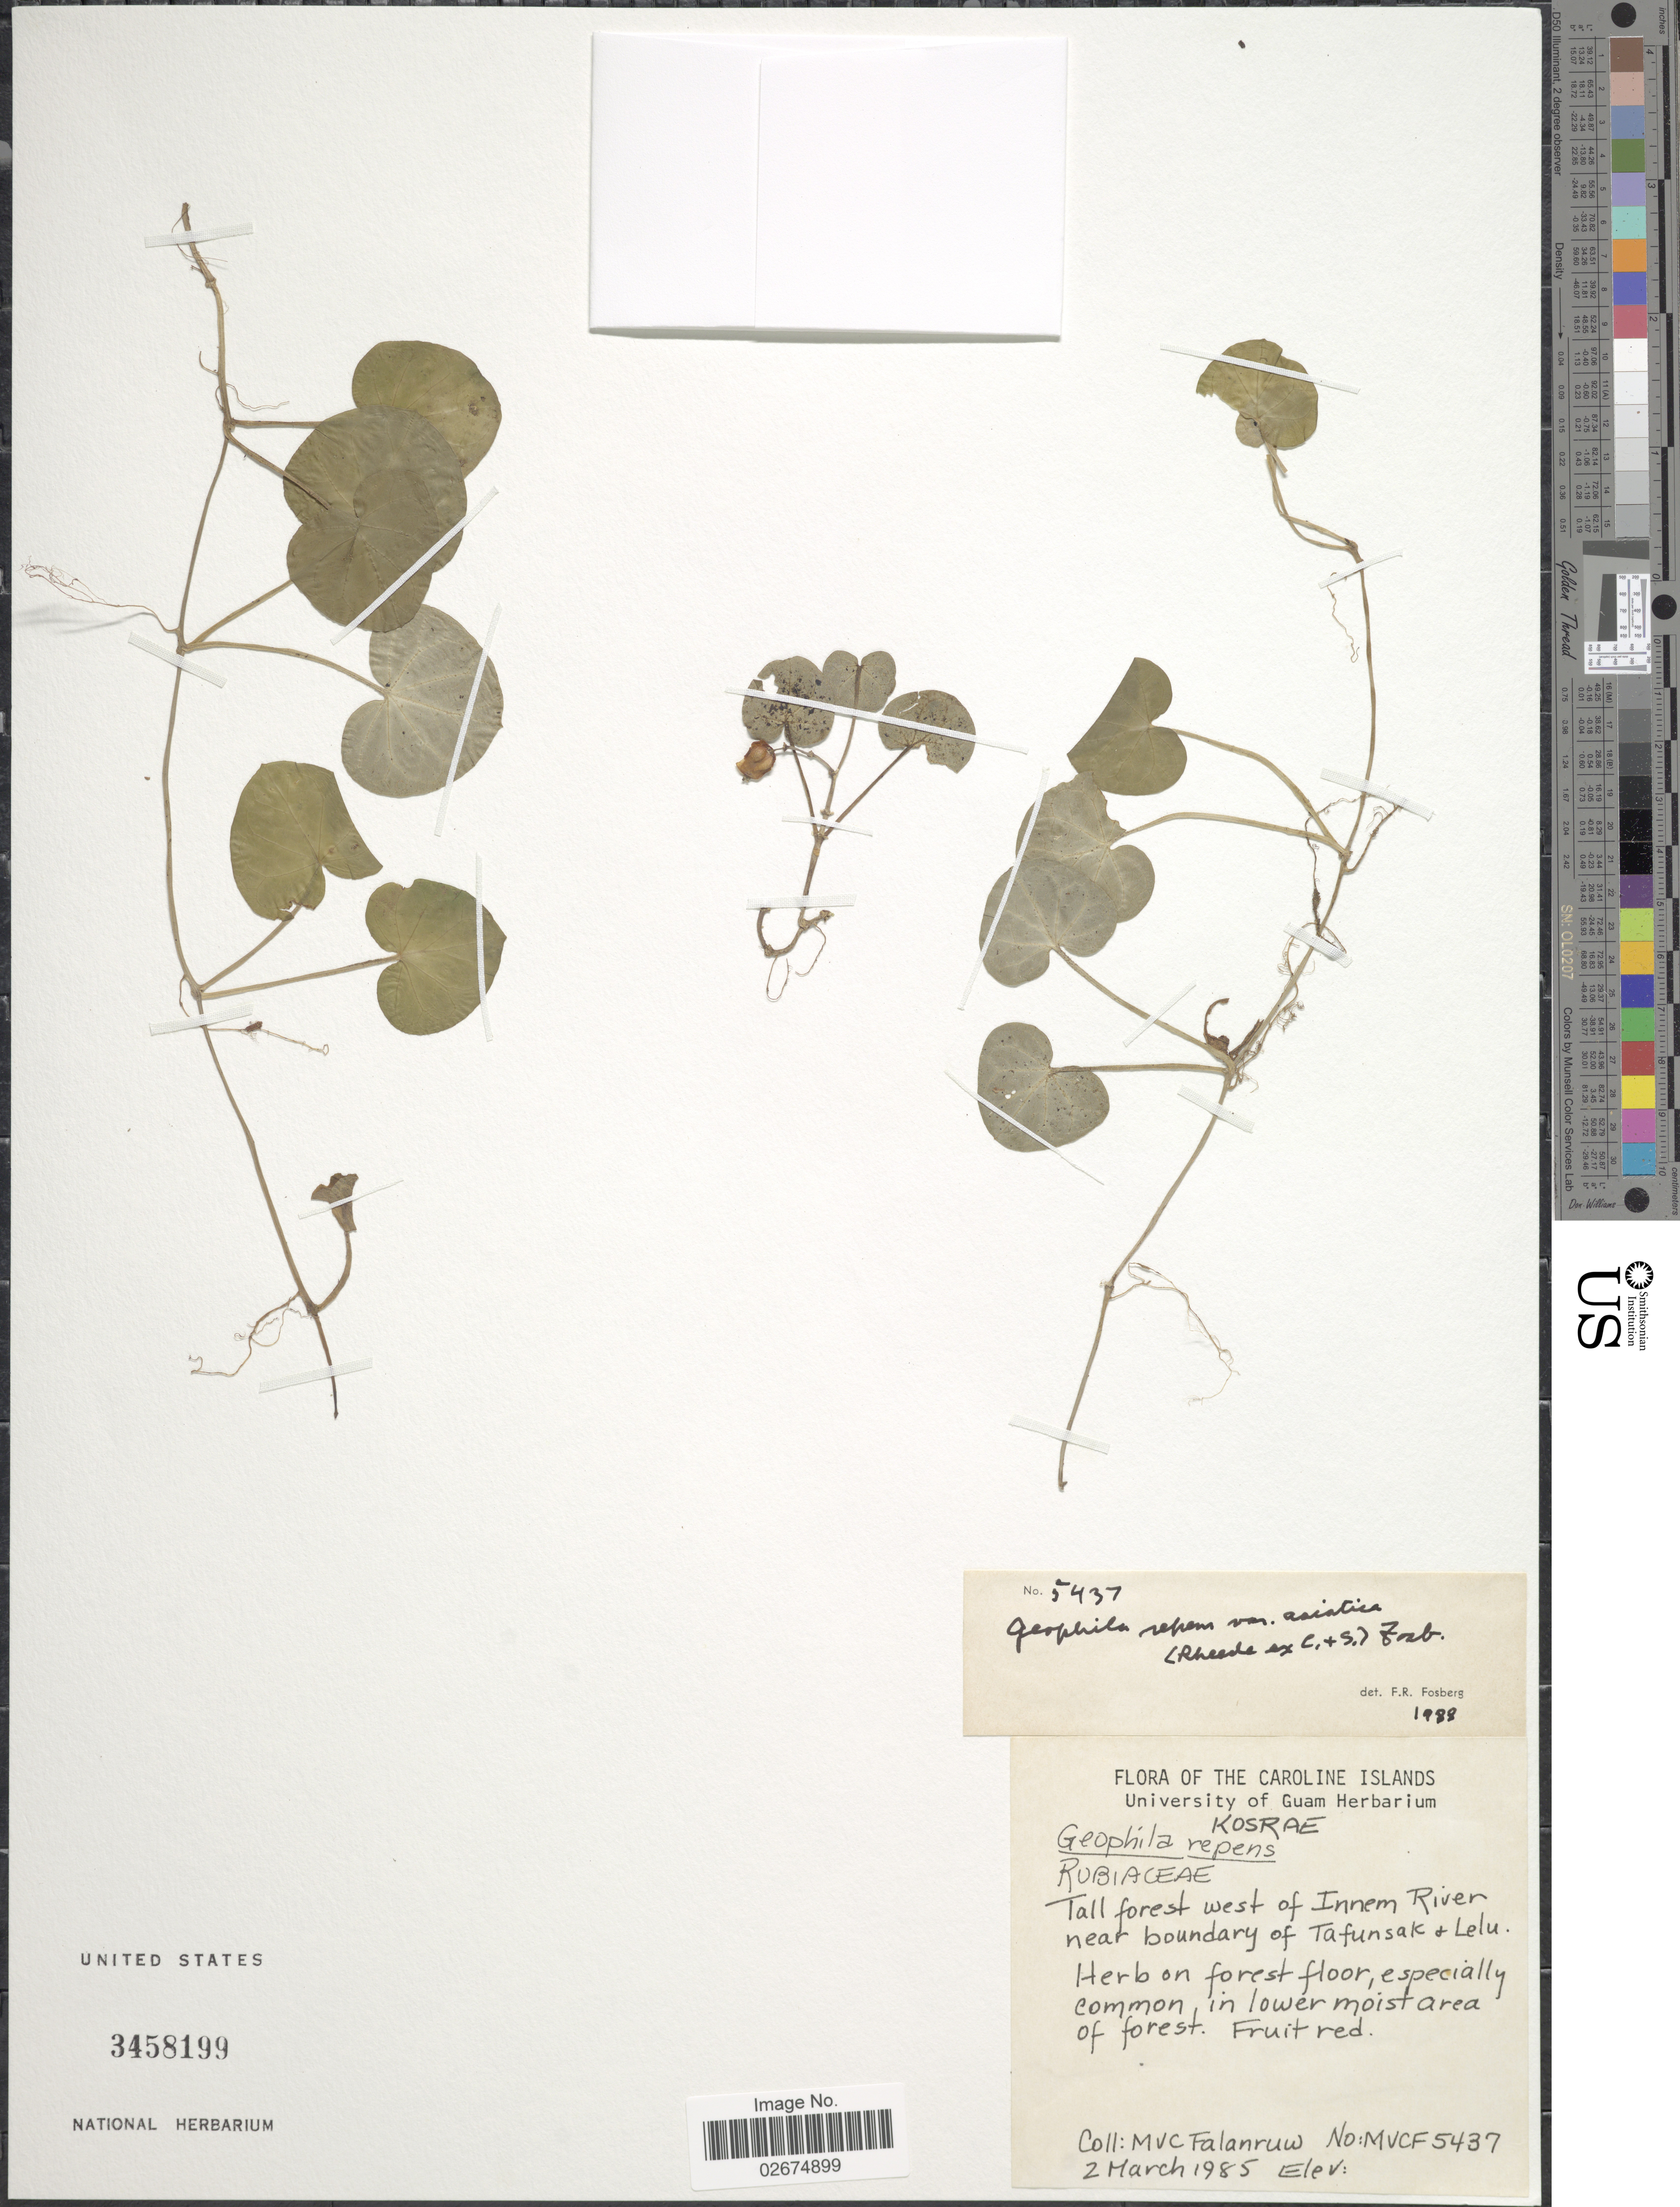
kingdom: Plantae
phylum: Tracheophyta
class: Magnoliopsida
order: Gentianales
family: Rubiaceae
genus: Geophila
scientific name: Geophila repens var. asiatica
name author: (Cham. & Schltdl.) Fosberg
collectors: M. V. Falanruw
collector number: MVFC 5437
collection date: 1985-03-02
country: Micronesia, Federated States of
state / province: Kosrae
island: Lelu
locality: Caroline Islands. west of Innem River near boundary of Tafunsak & Lelu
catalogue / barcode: US 3458199